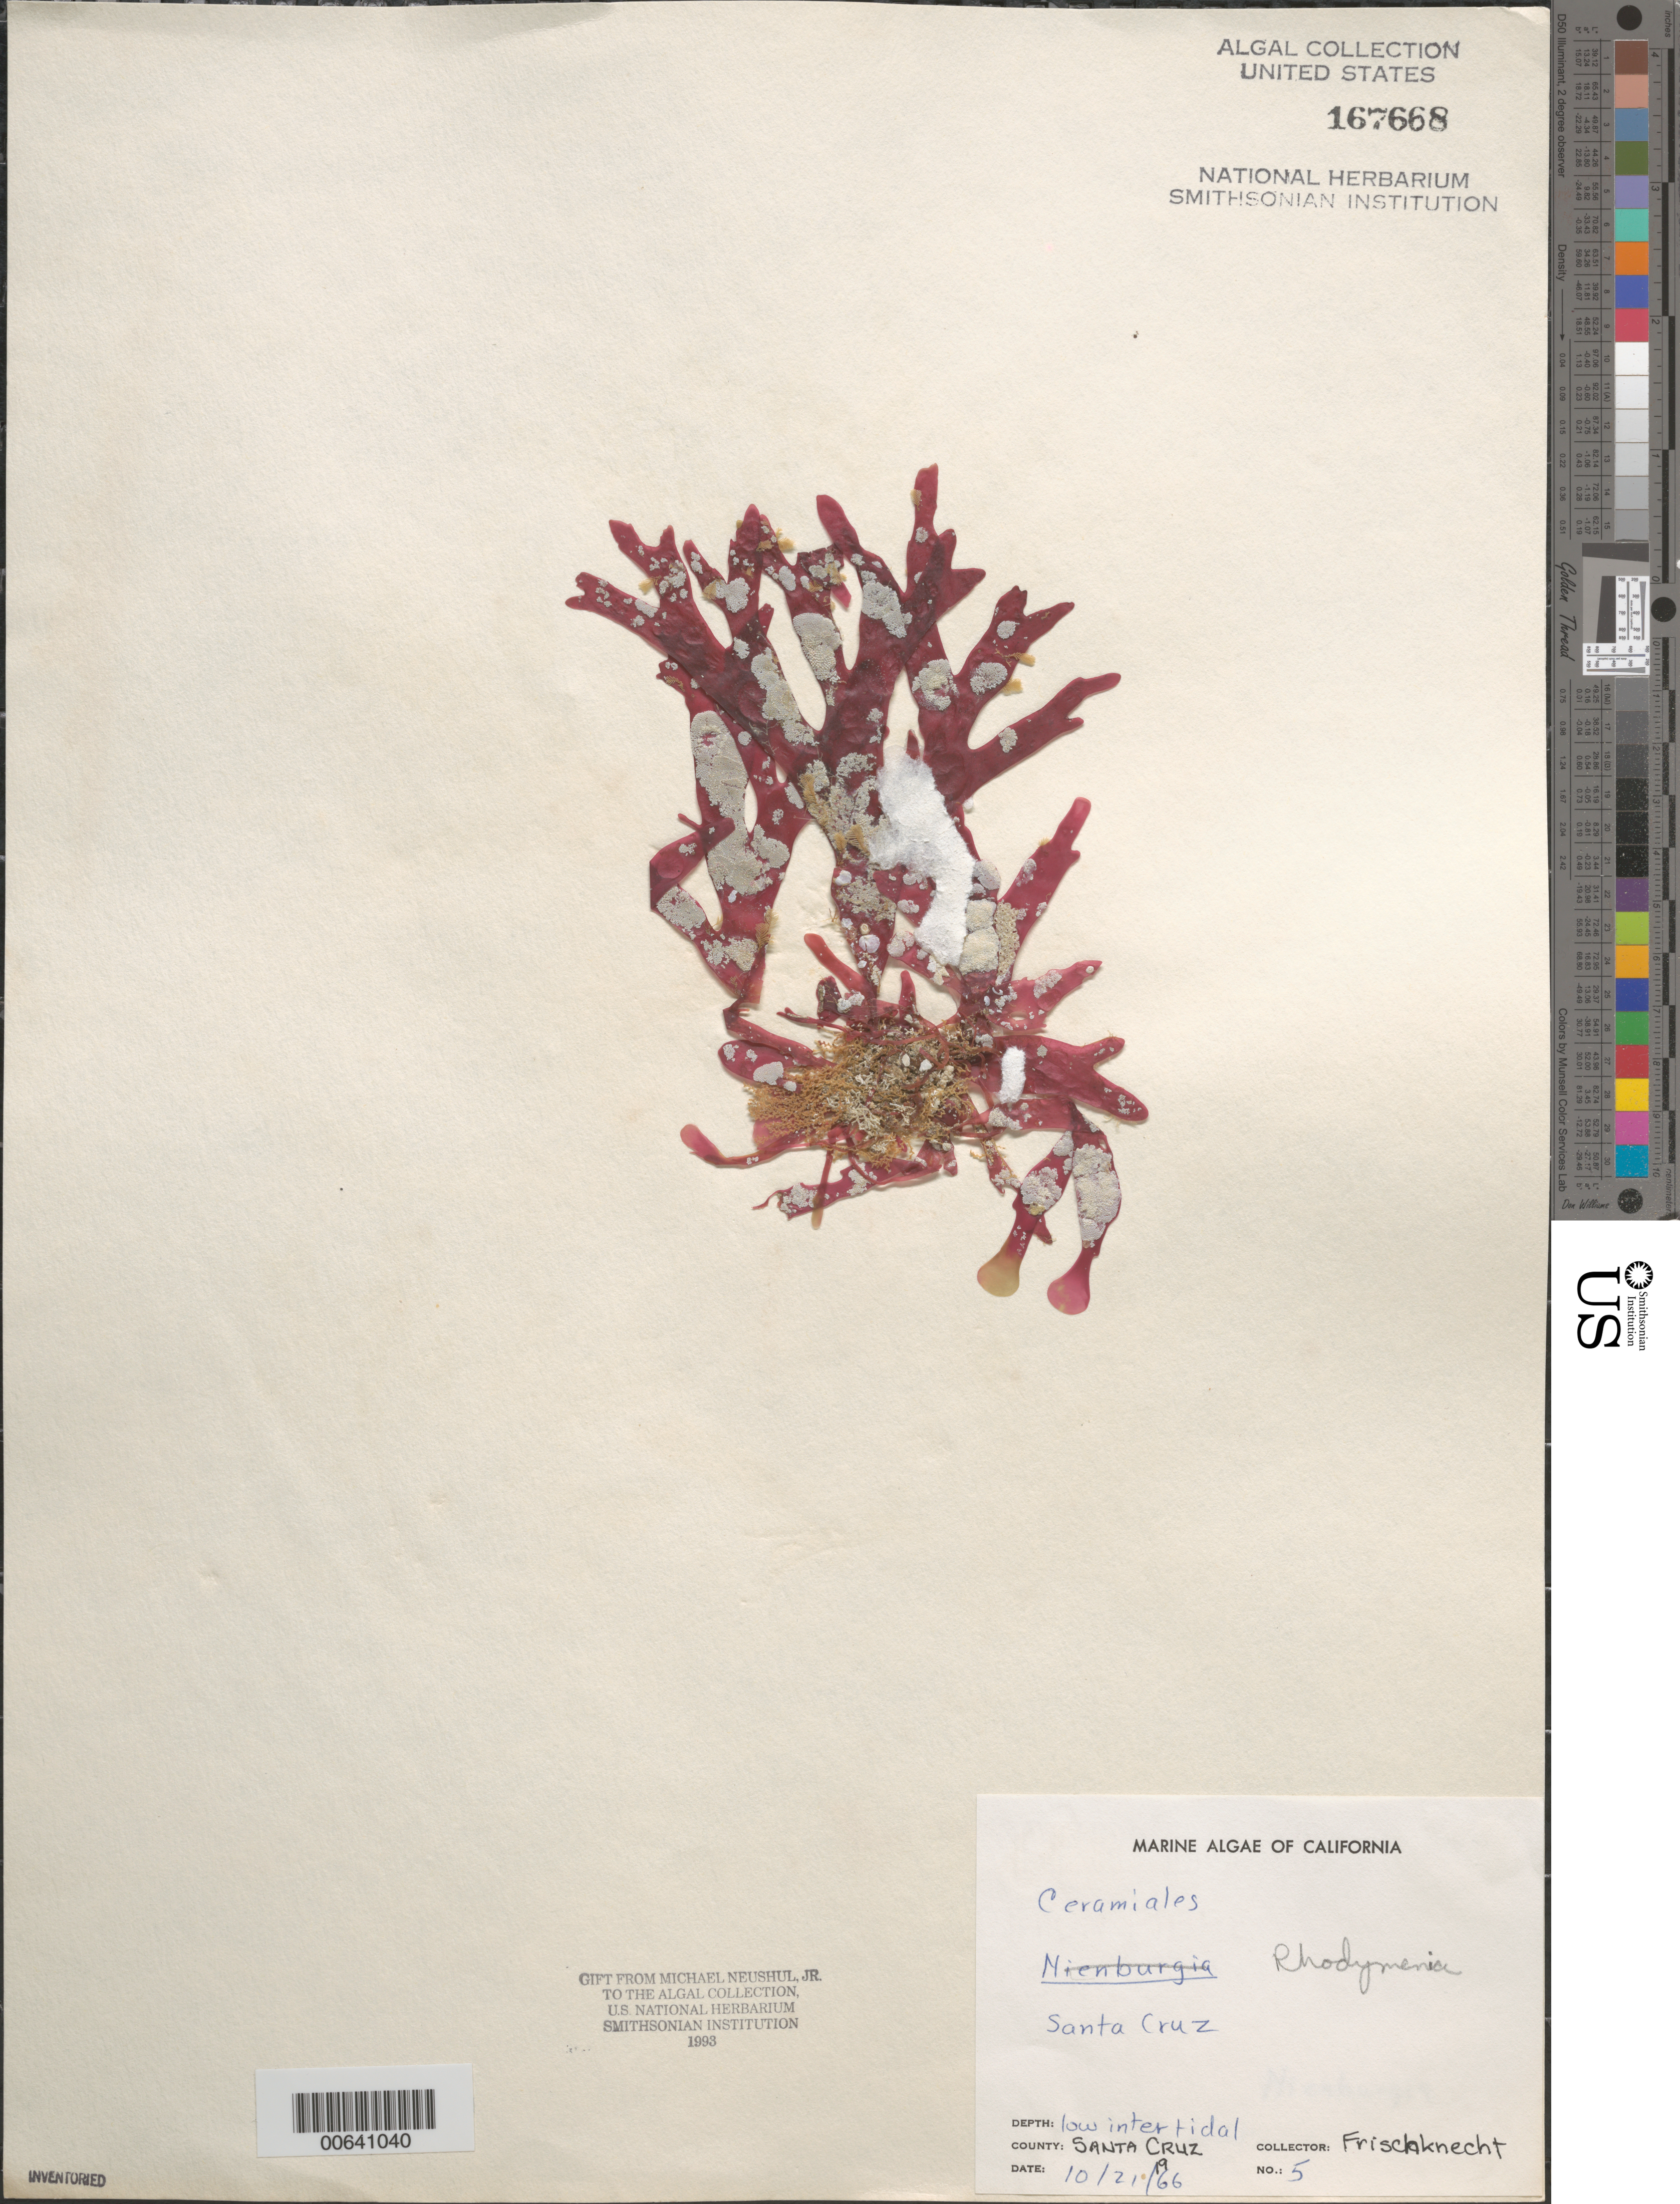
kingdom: Plantae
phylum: Rhodophyta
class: Florideophyceae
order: Rhodymeniales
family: Rhodymeniaceae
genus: Rhodymenia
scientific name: Rhodymenia sp.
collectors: -. Frischknecht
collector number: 5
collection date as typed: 21 Oct 1966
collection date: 1966-10-21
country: United States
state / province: California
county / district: Santa Cruz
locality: Santa Cruz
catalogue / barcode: US 167668